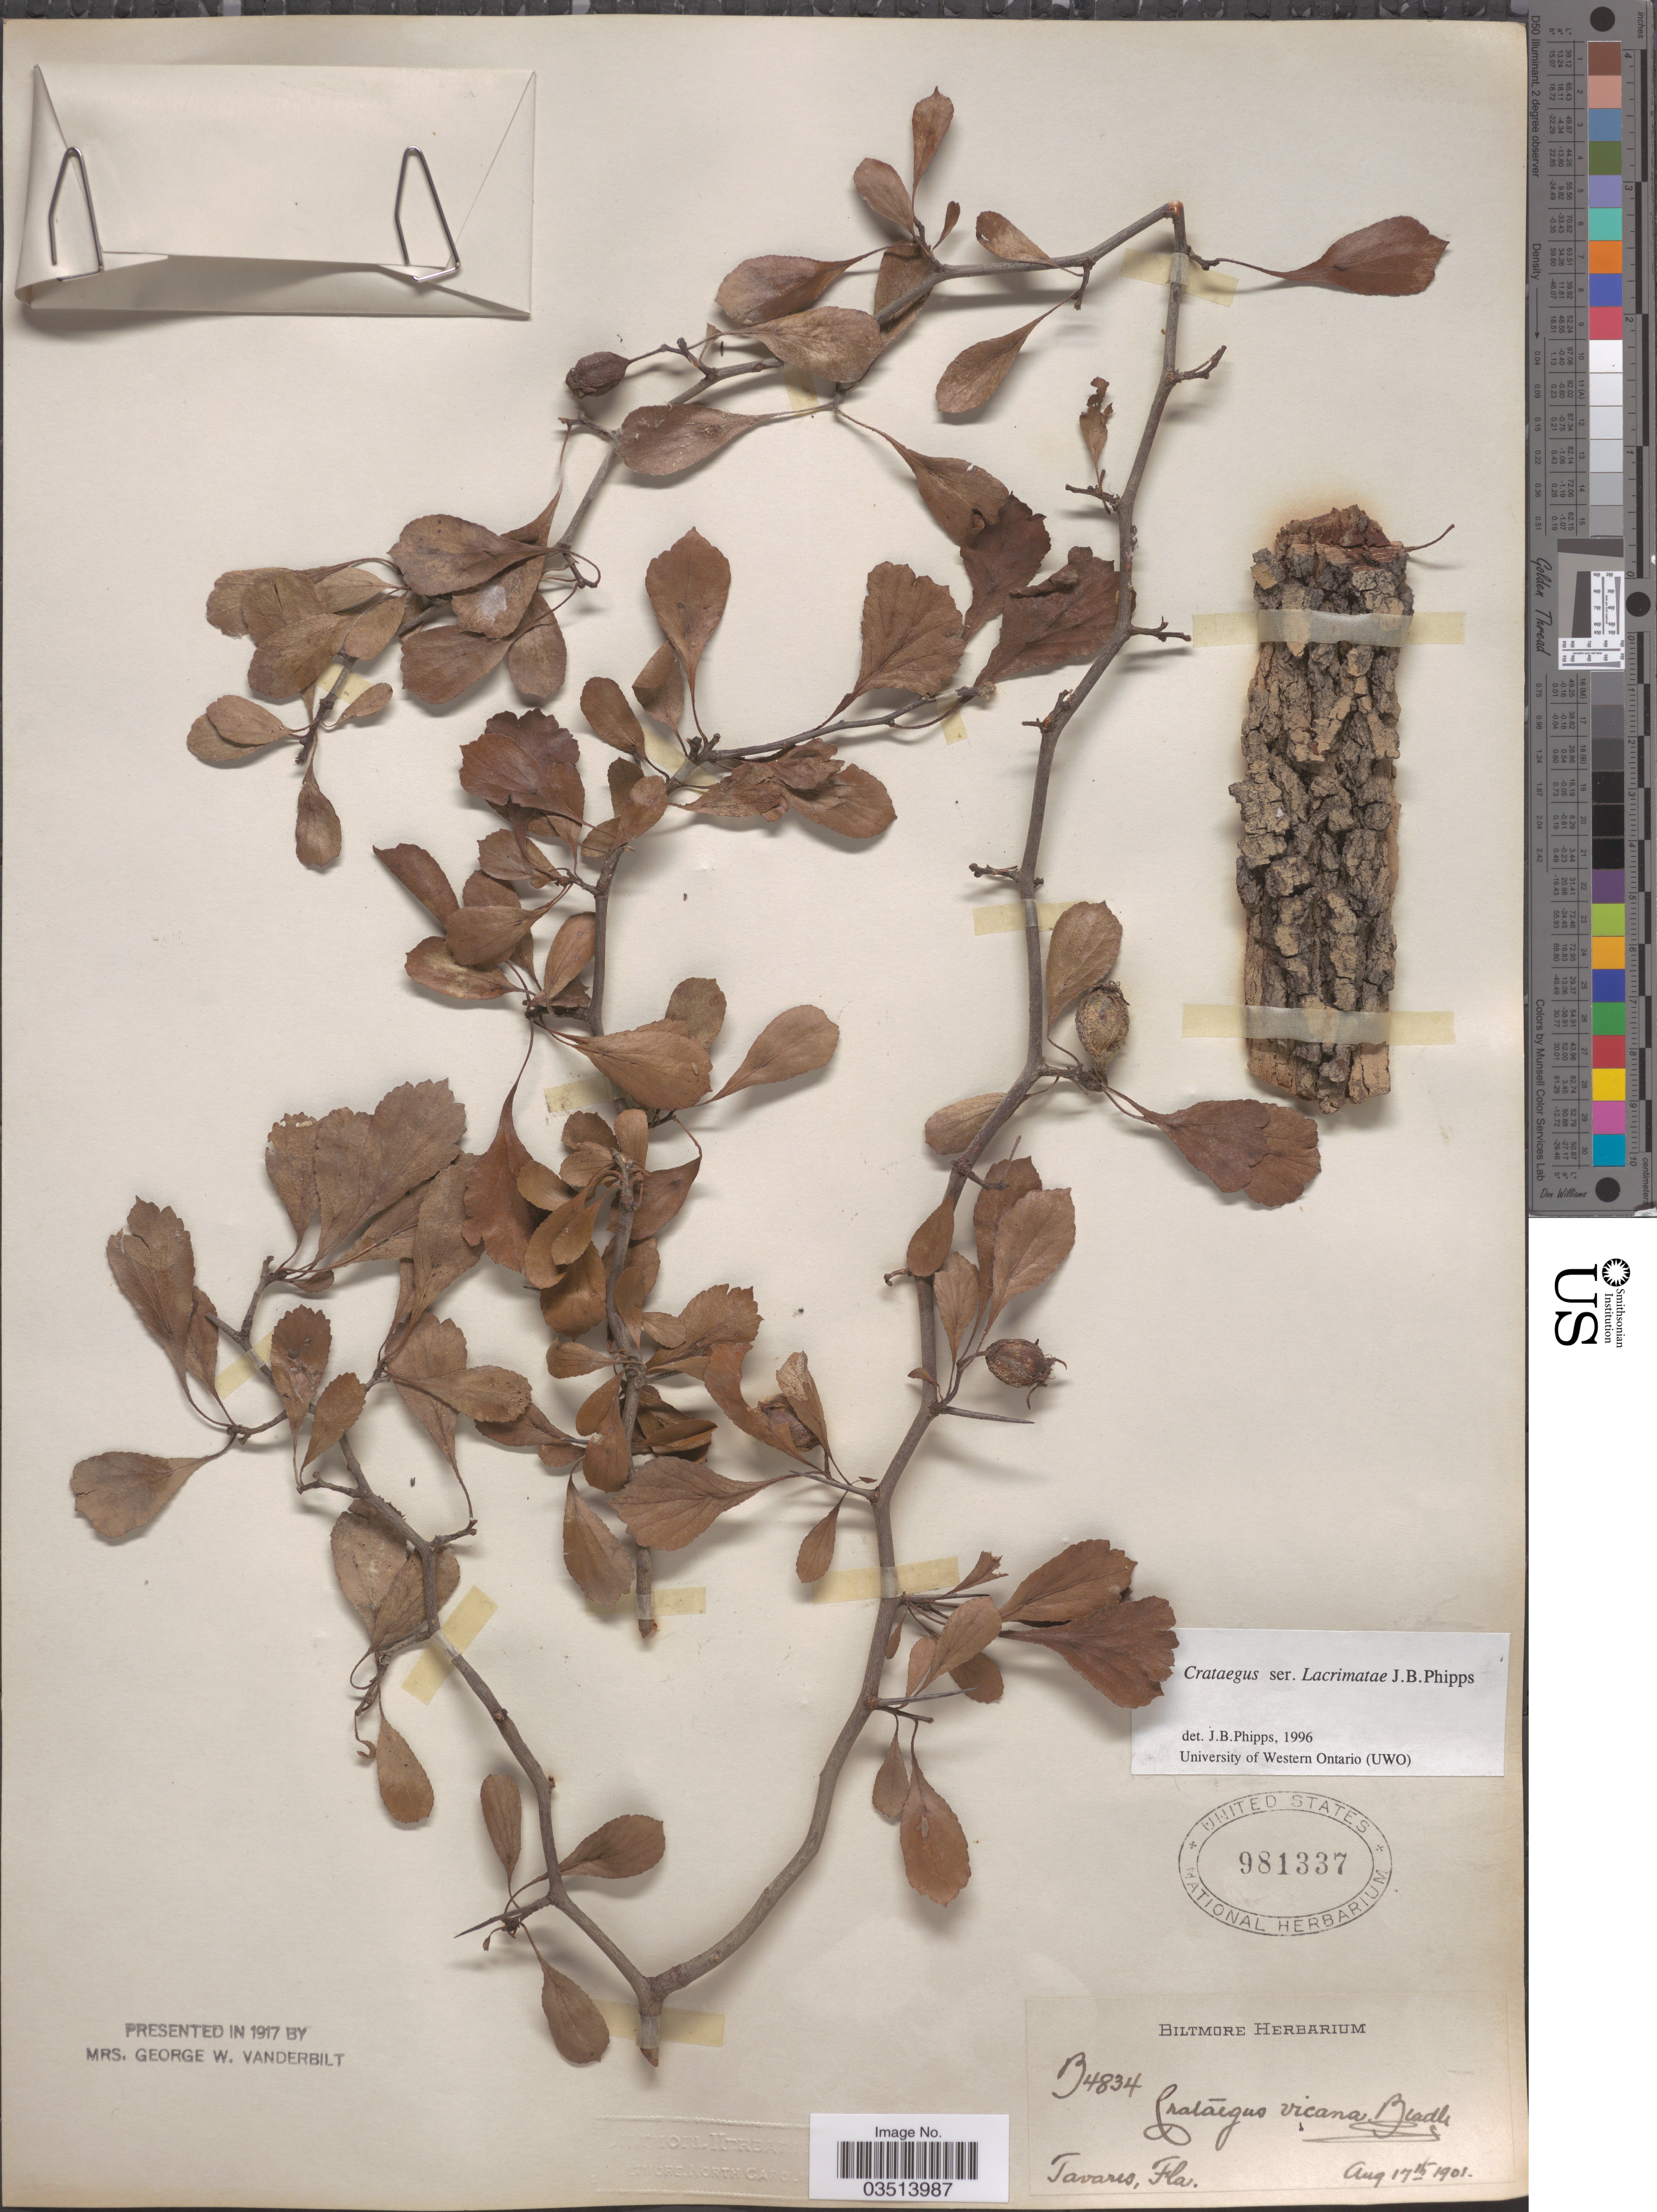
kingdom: Plantae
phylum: Tracheophyta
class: Magnoliopsida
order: Rosales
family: Rosaceae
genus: Crataegus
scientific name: Crataegus condigna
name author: Beadle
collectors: ex herb. Biltmore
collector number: B4834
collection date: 1901-08-17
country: United States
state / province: Florida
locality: Tavares.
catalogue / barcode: US 981337